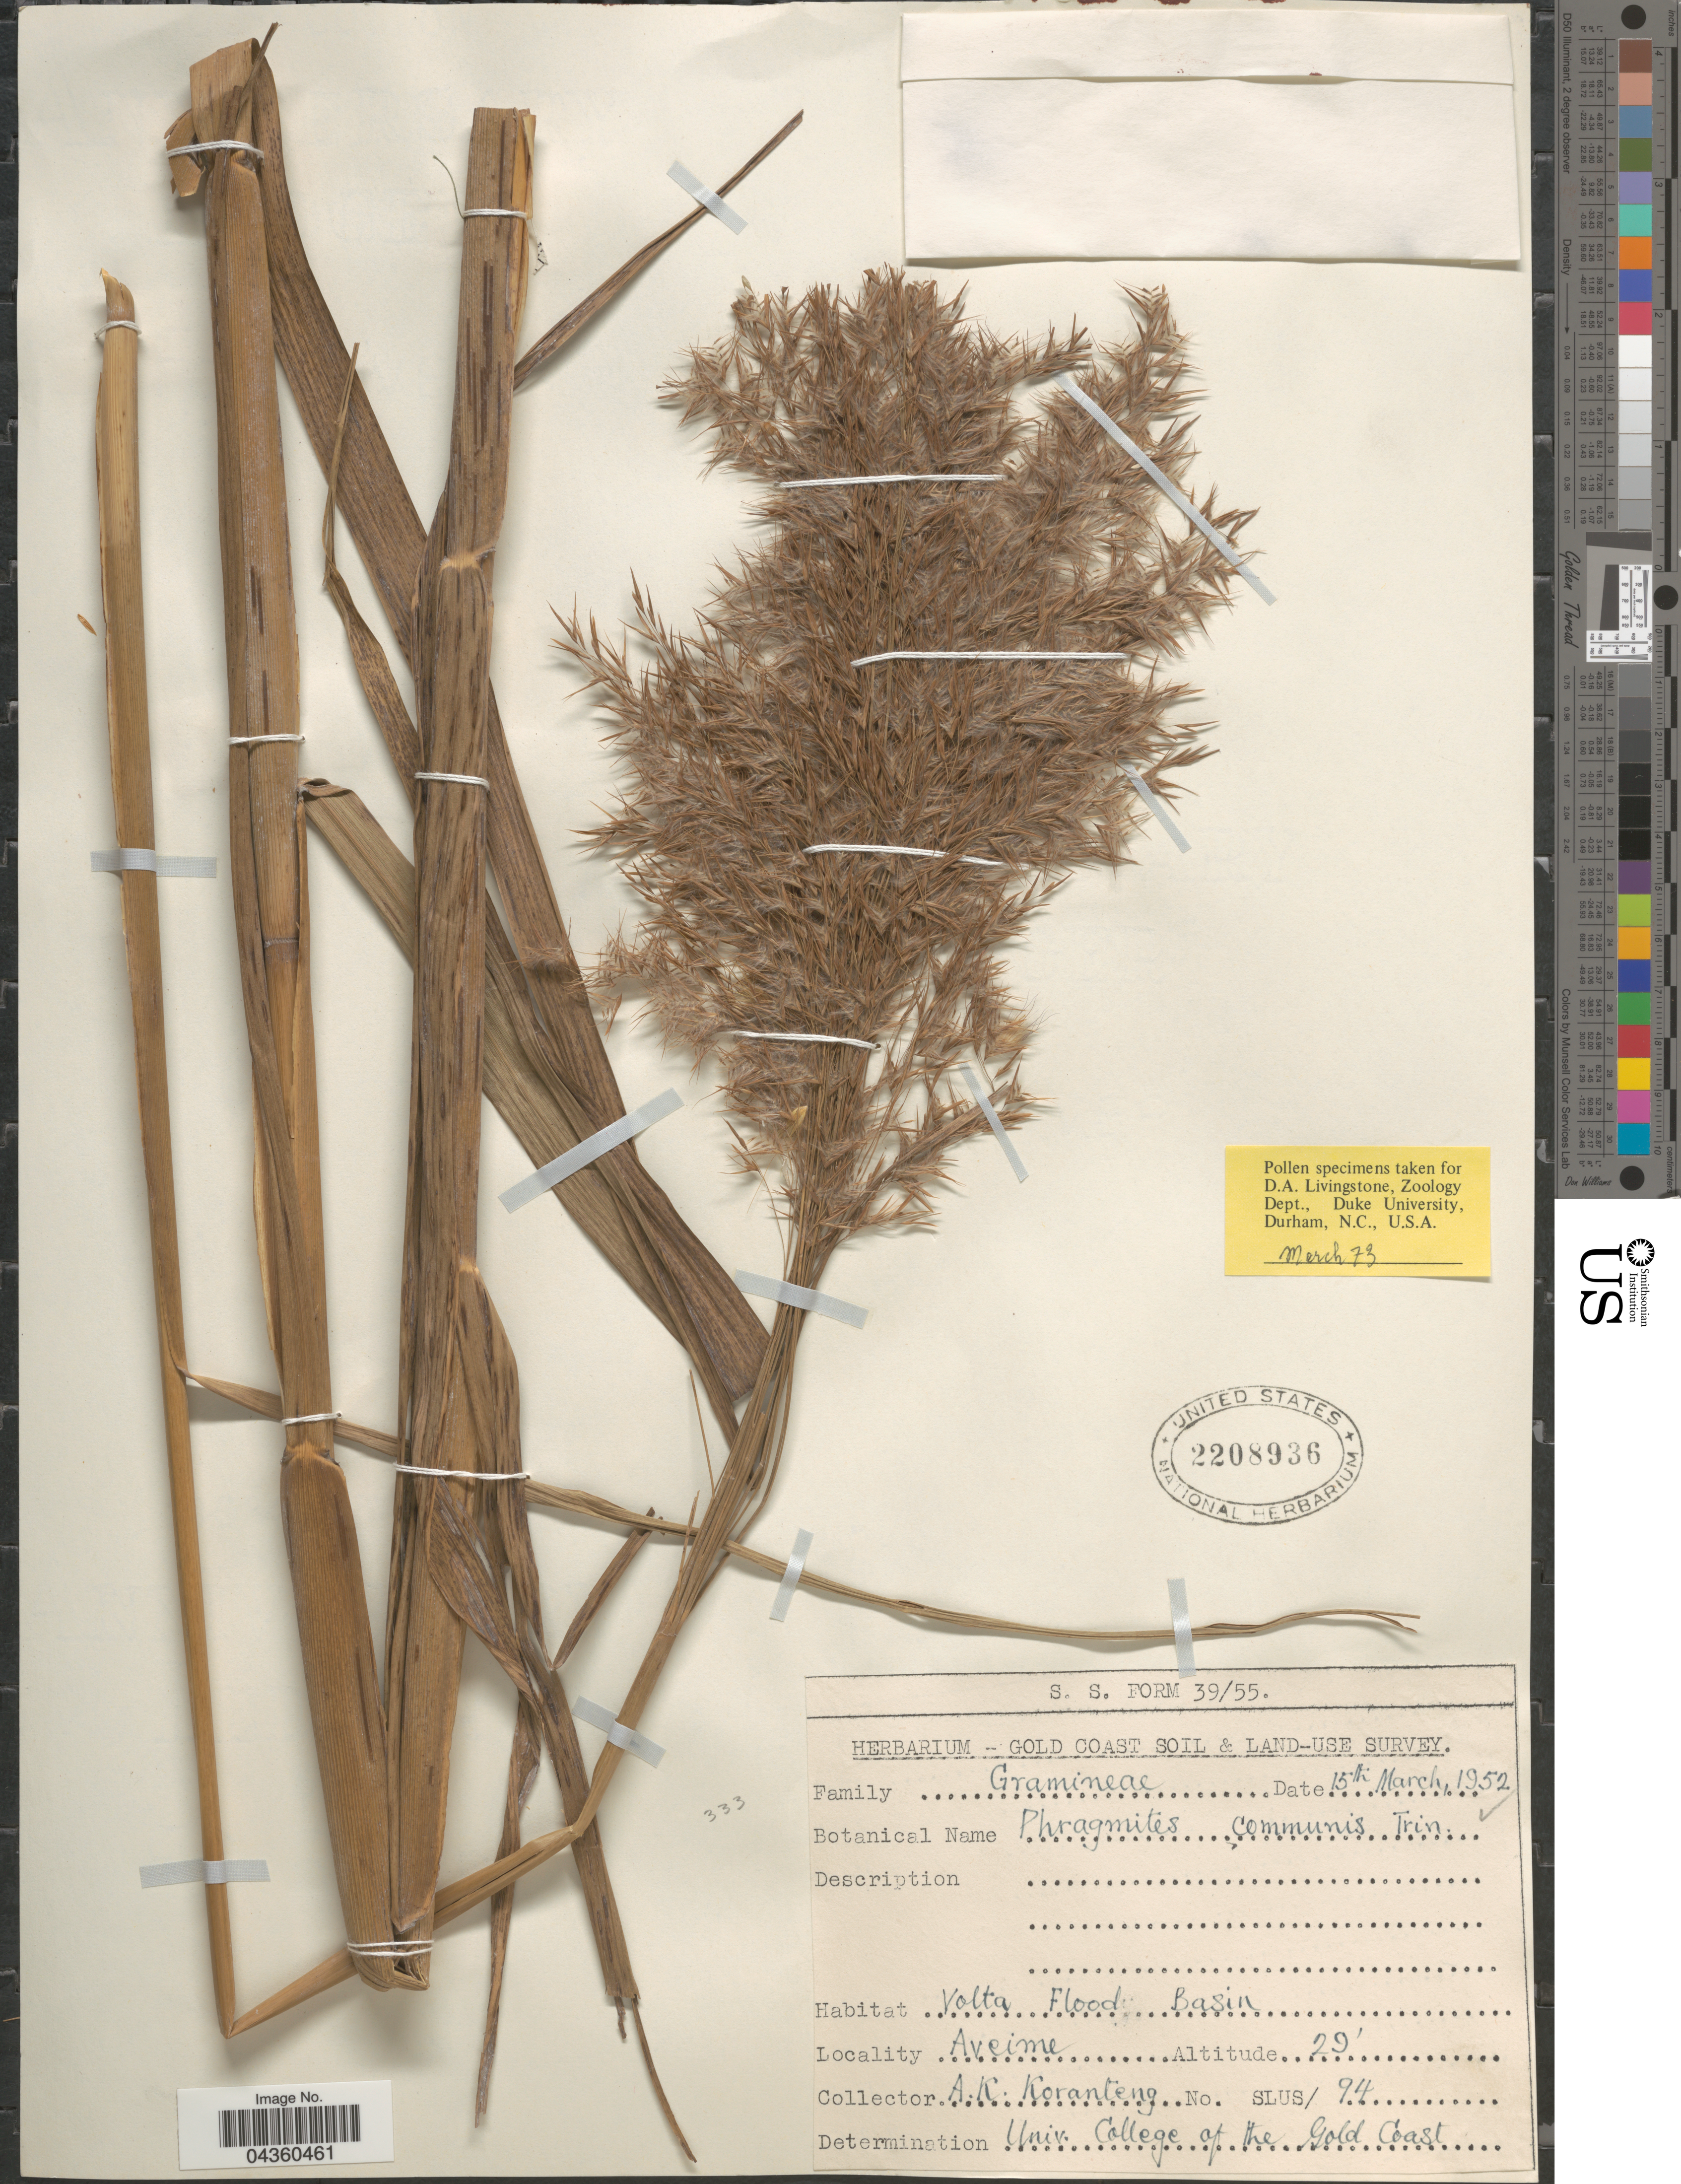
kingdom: Plantae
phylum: Tracheophyta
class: Liliopsida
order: Poales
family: Poaceae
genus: Phragmites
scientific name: Phragmites australis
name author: (Cav.) Trin. ex Steud.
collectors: A. Koranteng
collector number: SLUS/94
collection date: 1952-03-15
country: Ghana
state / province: Volta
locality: Gold Coast Soil & Land-Use Survey. Volta Flood Basin. Aveime.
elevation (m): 9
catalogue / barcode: US 2208936